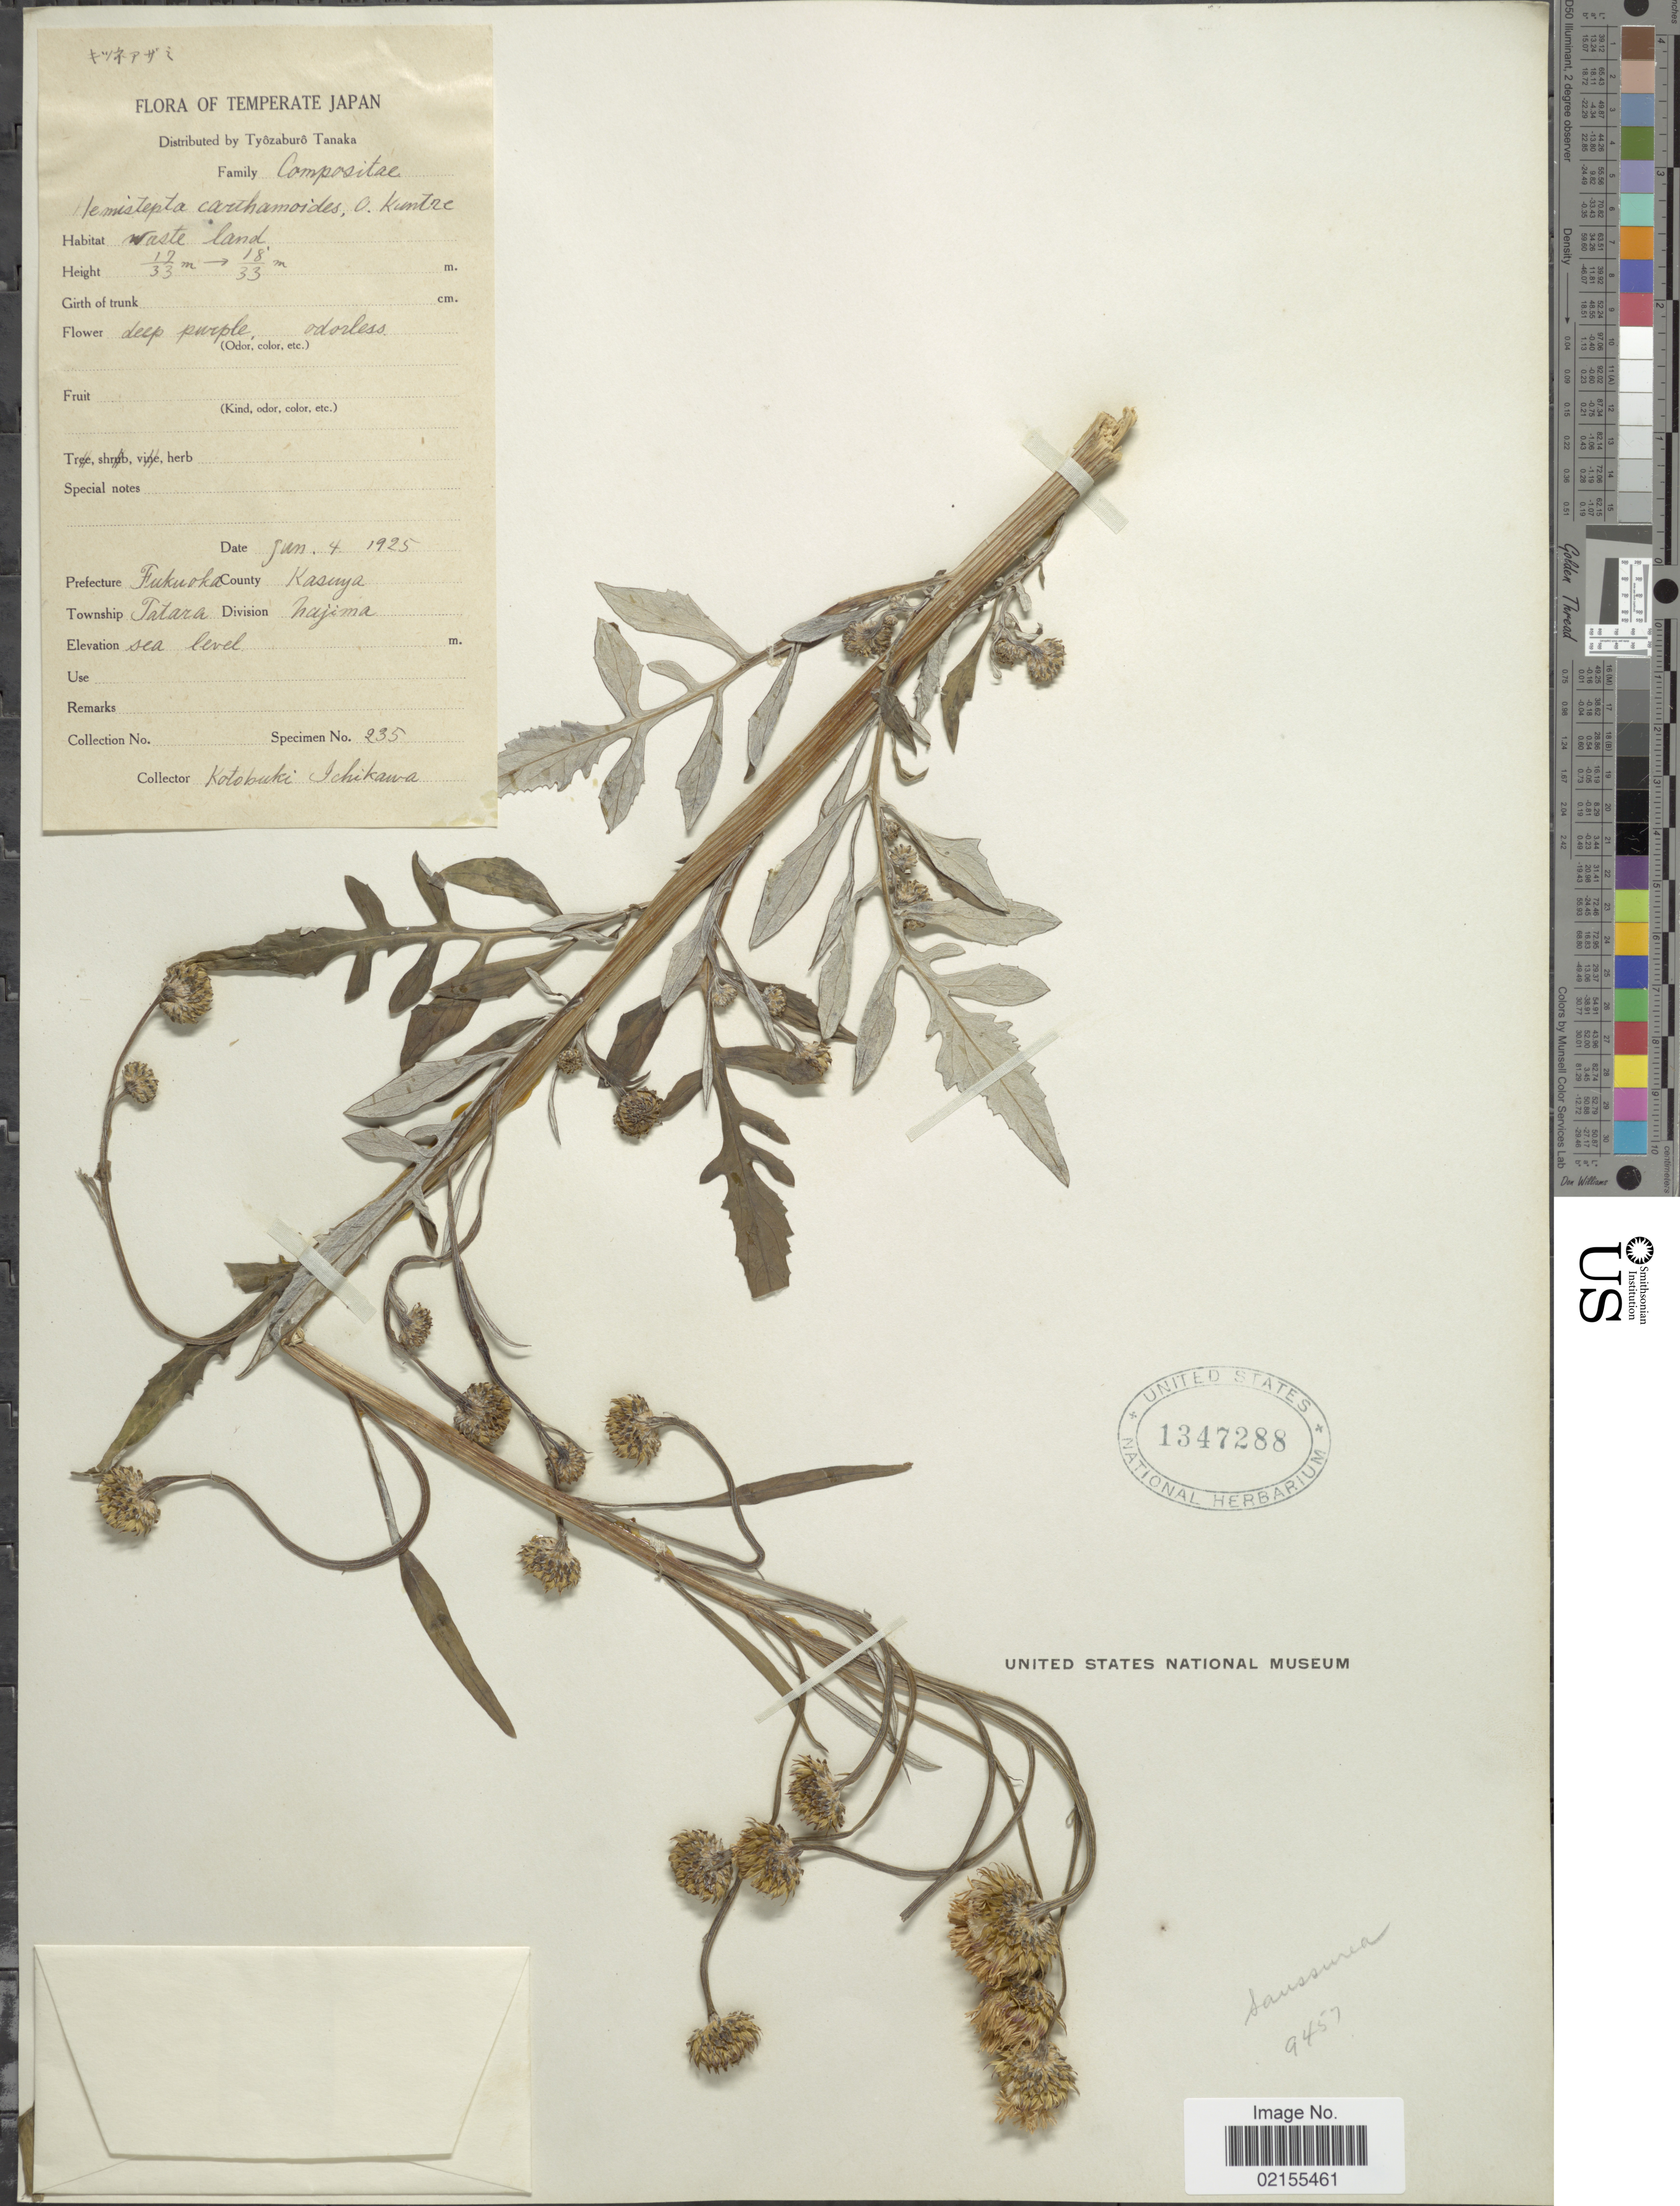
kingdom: Plantae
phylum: Tracheophyta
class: Magnoliopsida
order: Asterales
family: Asteraceae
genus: Hemistepta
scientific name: Hemistepta lyrata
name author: Bunge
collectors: K. Schikawa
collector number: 235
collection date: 1925-06-04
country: Japan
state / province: Hukuoka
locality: County Kasuya, Tatara, Division Najima, Temperate Japan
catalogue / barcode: US 1347288